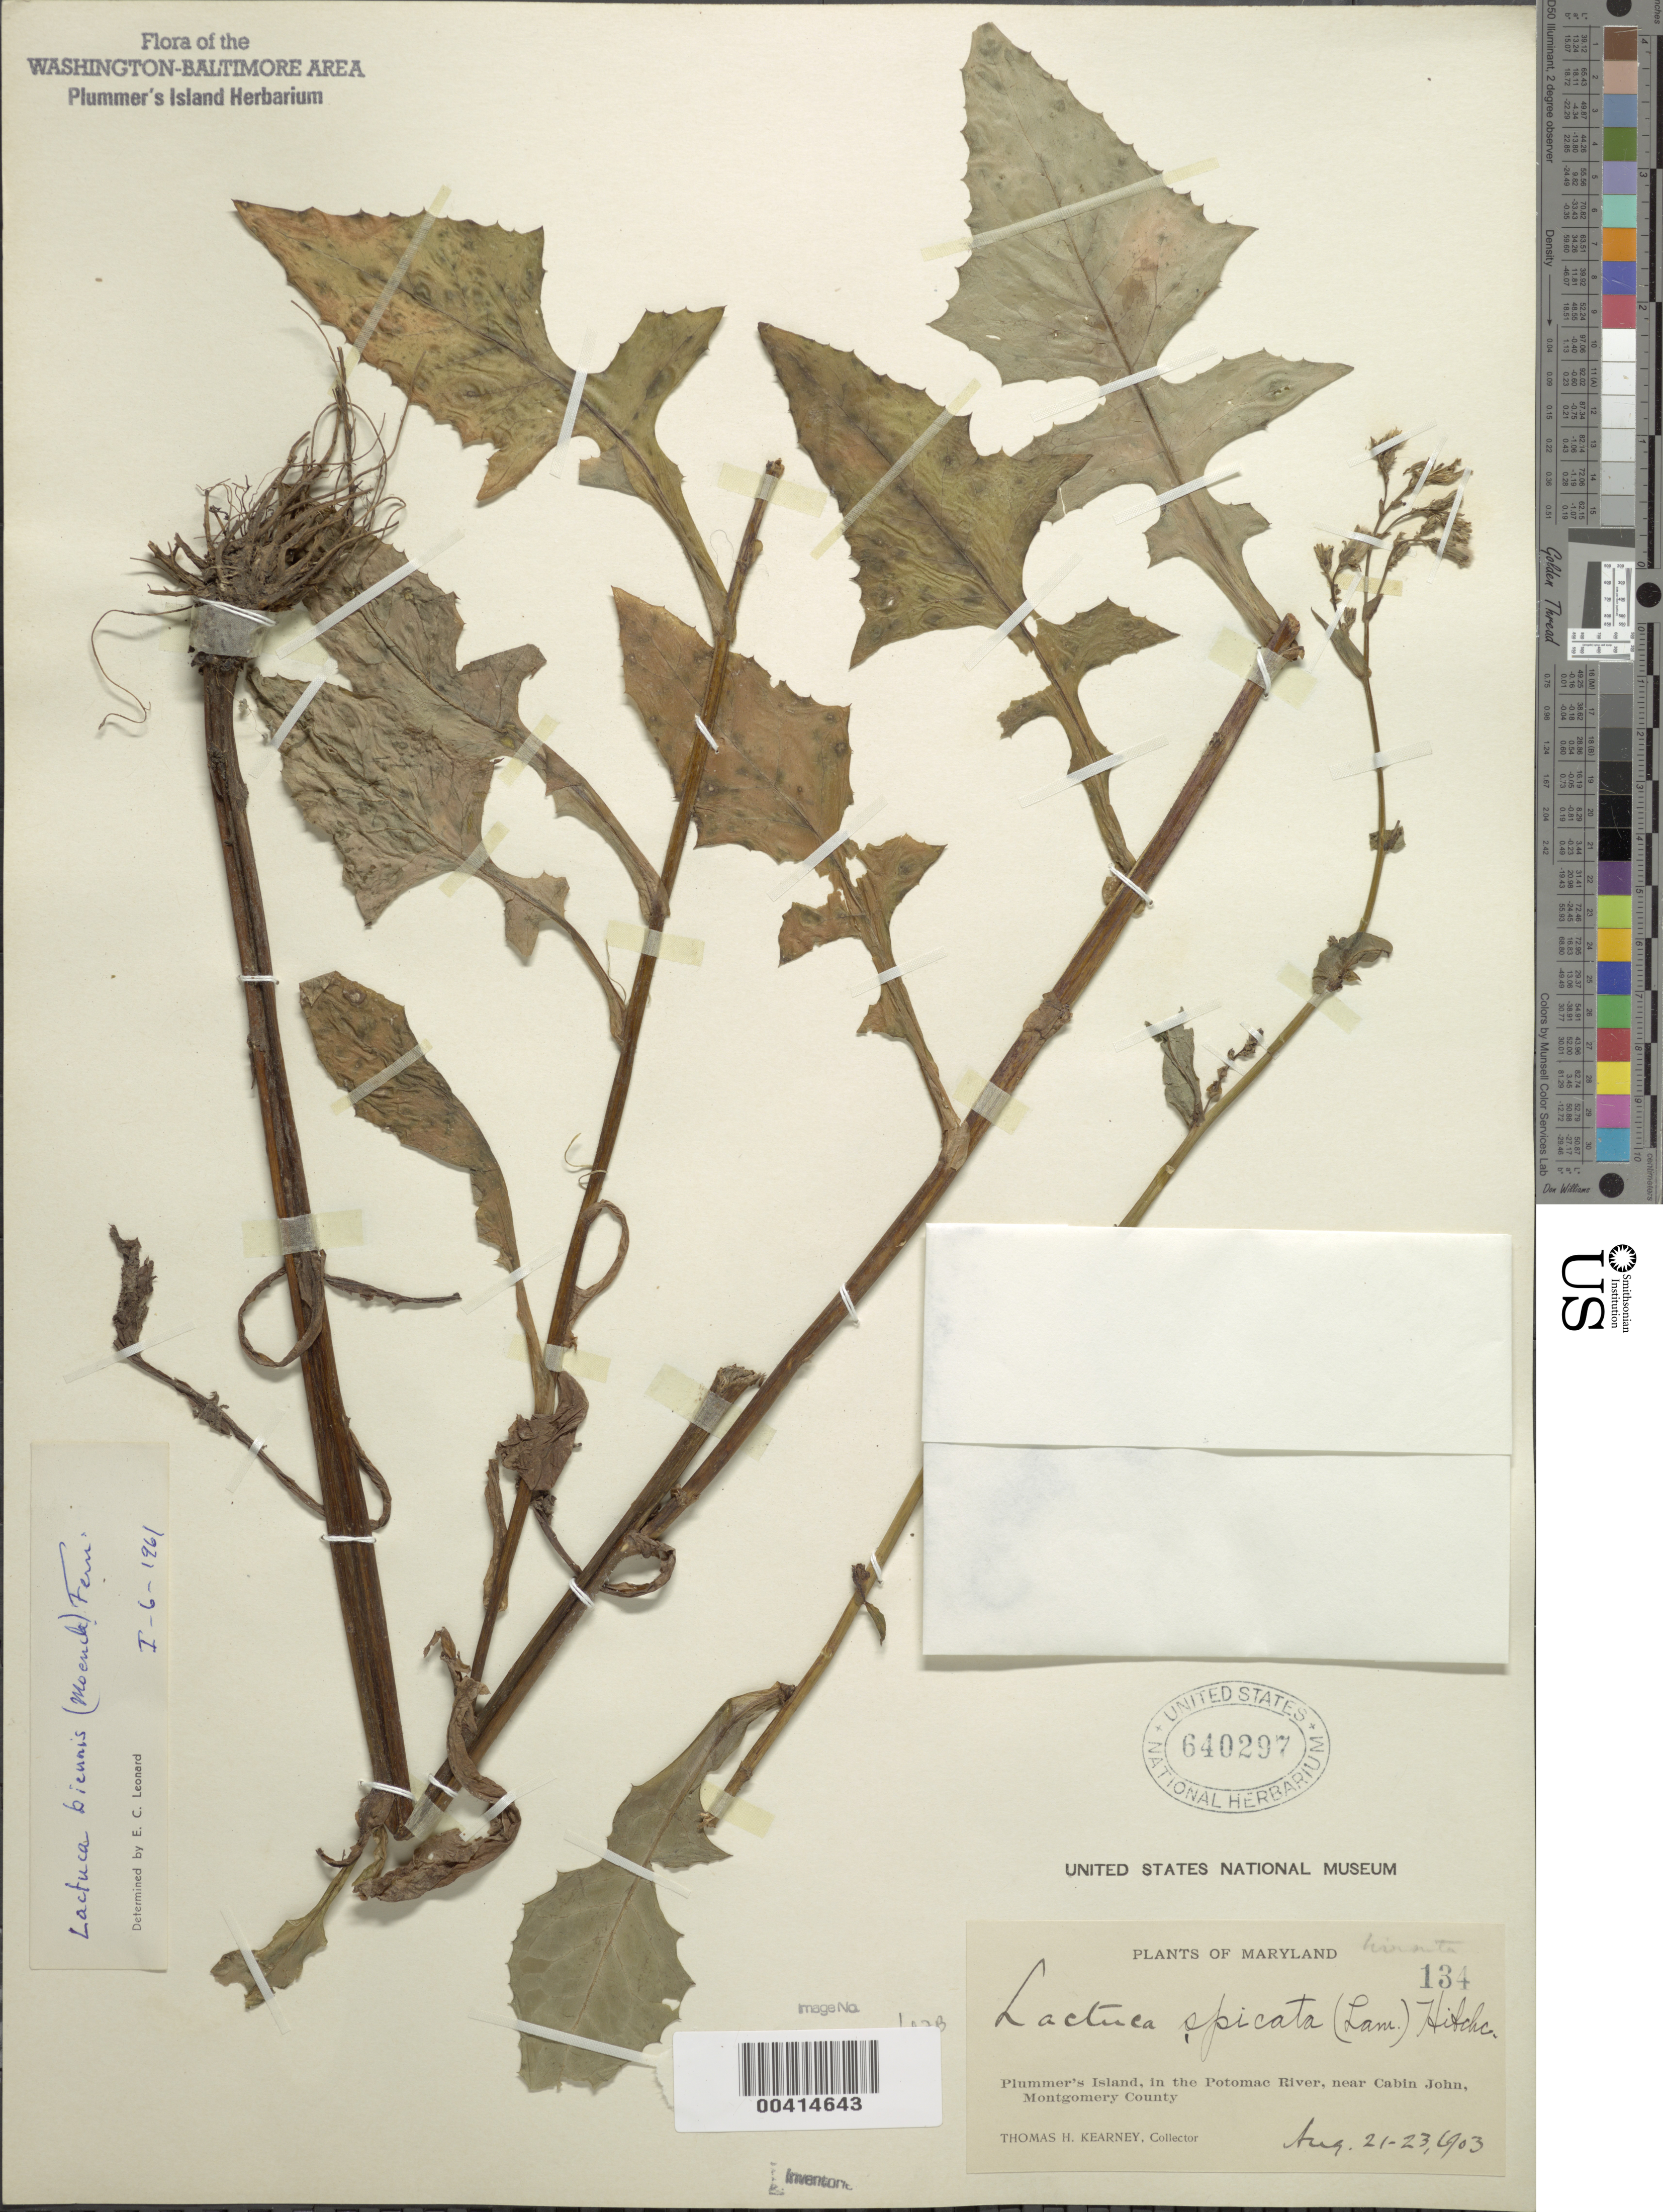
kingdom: Plantae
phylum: Tracheophyta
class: Magnoliopsida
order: Asterales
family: Asteraceae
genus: Lactuca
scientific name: Lactuca biennis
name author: (Moench) Fernald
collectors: T. H. Kearney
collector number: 134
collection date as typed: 21 Aug 1903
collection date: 1903-08-21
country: United States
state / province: Maryland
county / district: Montgomery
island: Plummers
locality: Plummer's Island C. & O. Canal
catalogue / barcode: US 640297